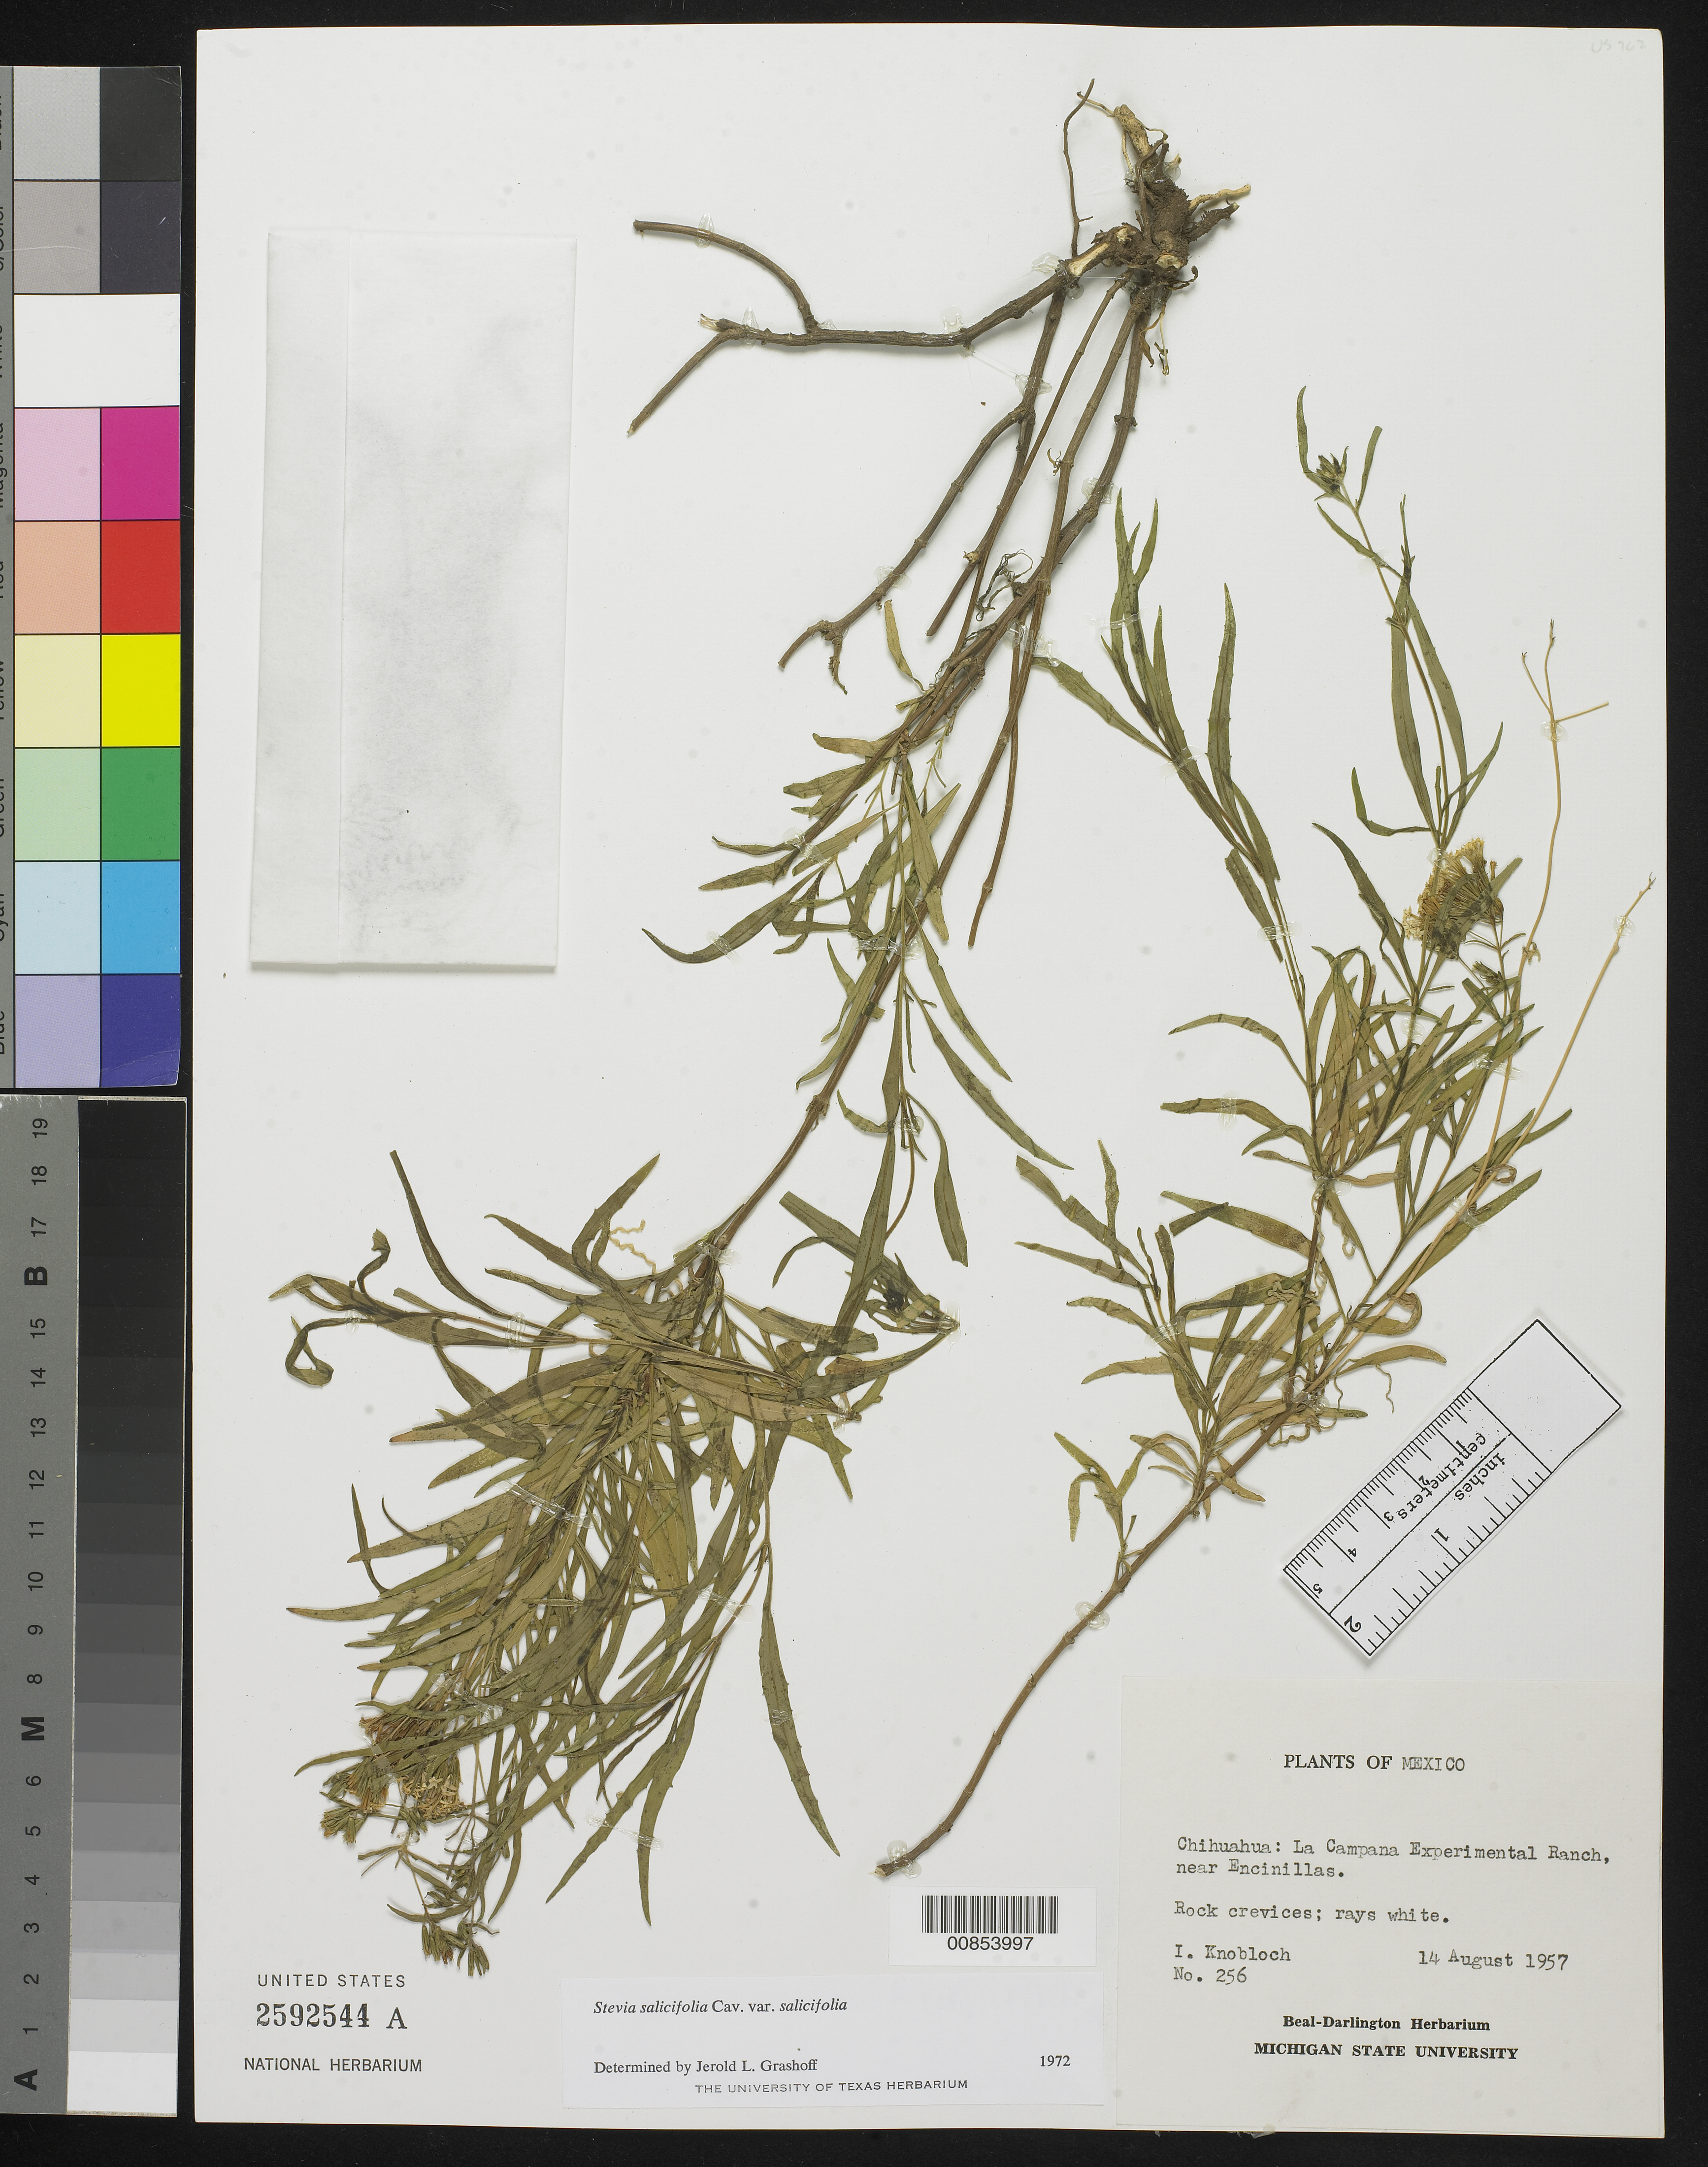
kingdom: Plantae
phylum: Tracheophyta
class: Magnoliopsida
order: Asterales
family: Asteraceae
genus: Stevia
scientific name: Stevia salicifolia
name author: Cav.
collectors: I. W. Knobloch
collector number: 256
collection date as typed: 14 Aug 1957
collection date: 1957-08-14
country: Mexico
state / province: Chihuahua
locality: La Campana Experimental Ranch, near Encinillas.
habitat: Rock crevices.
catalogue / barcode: US 2592544A